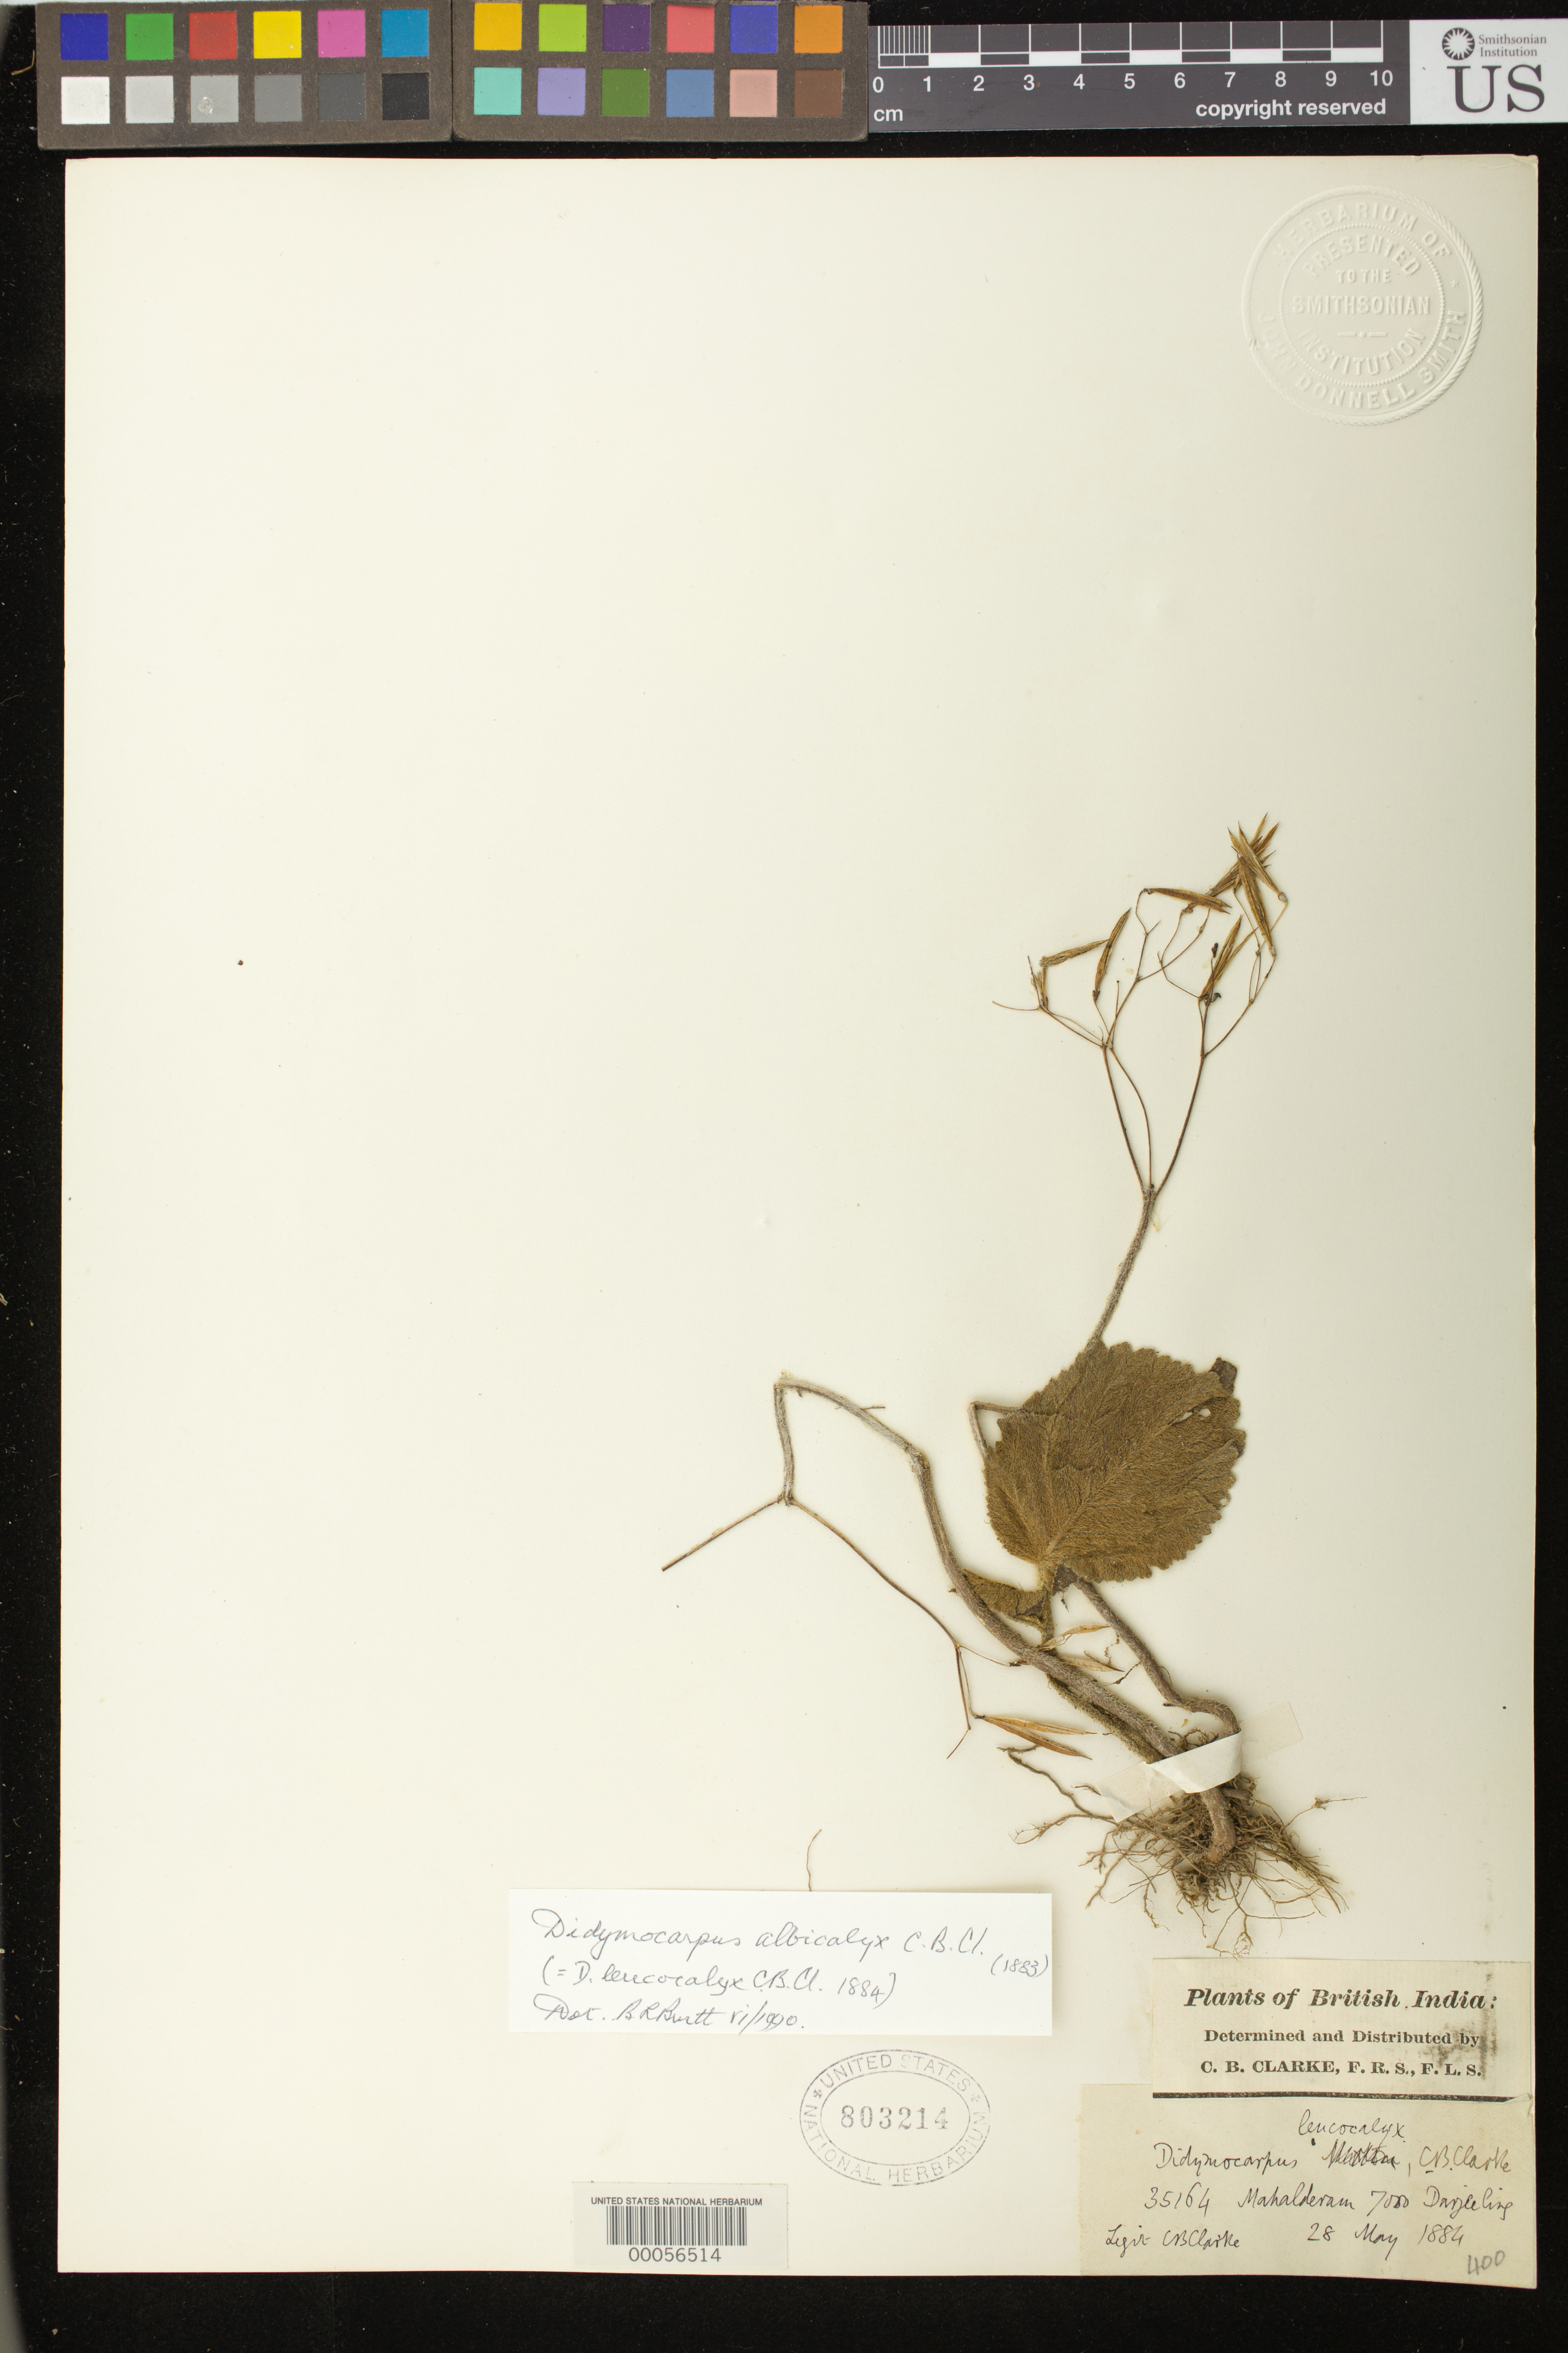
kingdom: Plantae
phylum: Tracheophyta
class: Magnoliopsida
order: Lamiales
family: Gesneriaceae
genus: Didymocarpus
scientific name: Didymocarpus albicalyx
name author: C.B. Clarke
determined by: Burtt, B. L.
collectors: C. B. Clarke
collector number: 35164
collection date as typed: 28 May 1884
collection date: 1884-05-28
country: India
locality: Mahalderam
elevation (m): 2134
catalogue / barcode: US 803214